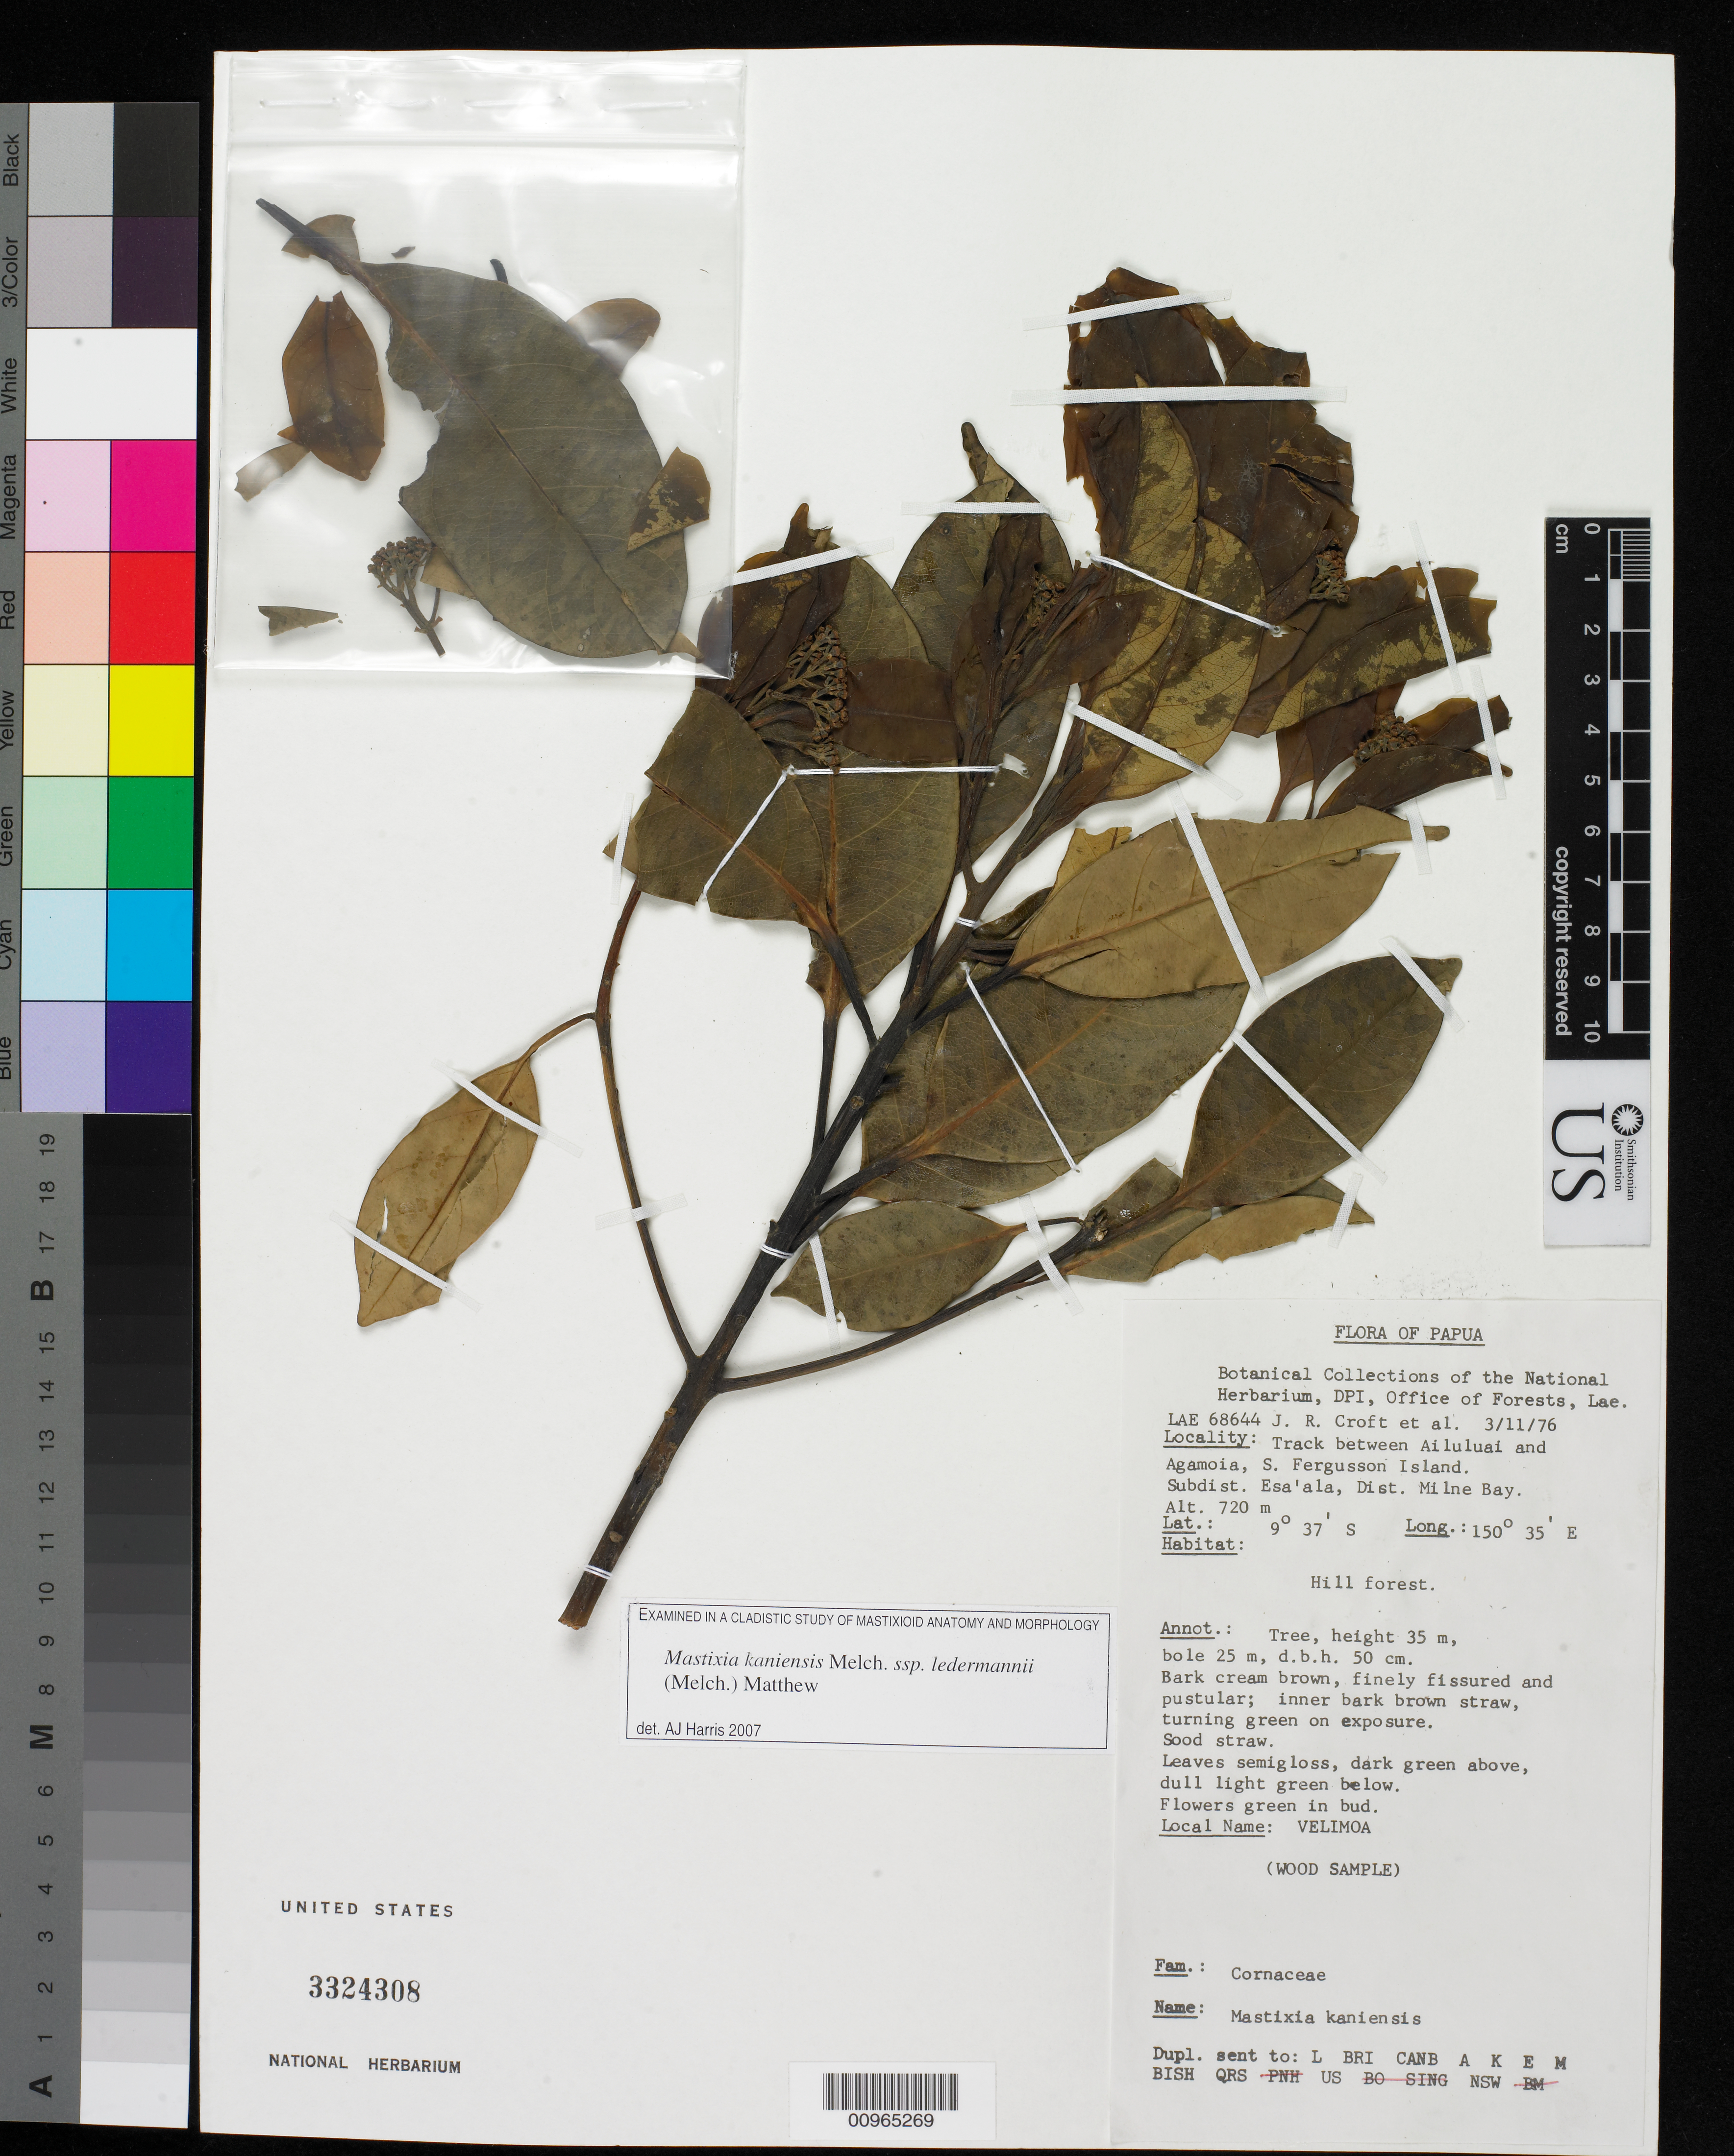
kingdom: Plantae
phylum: Tracheophyta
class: Magnoliopsida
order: Cornales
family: Nyssaceae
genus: Mastixia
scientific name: Mastixia kaniensis subsp. ledermannii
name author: (Melch.) K.M. Matthew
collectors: J. R. Croft & et al.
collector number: LAE 68644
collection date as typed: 11 Mar 1976 or 03 Nov 1976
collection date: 1976-03-11 or 1976-11-03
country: Papua New Guinea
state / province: Milne Bay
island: New Guinea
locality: Track between Ailuluai and Agamoia, S. Fergusson Island, Subdistrict Esa'ala, District Milne Bay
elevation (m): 720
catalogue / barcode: US 3324308